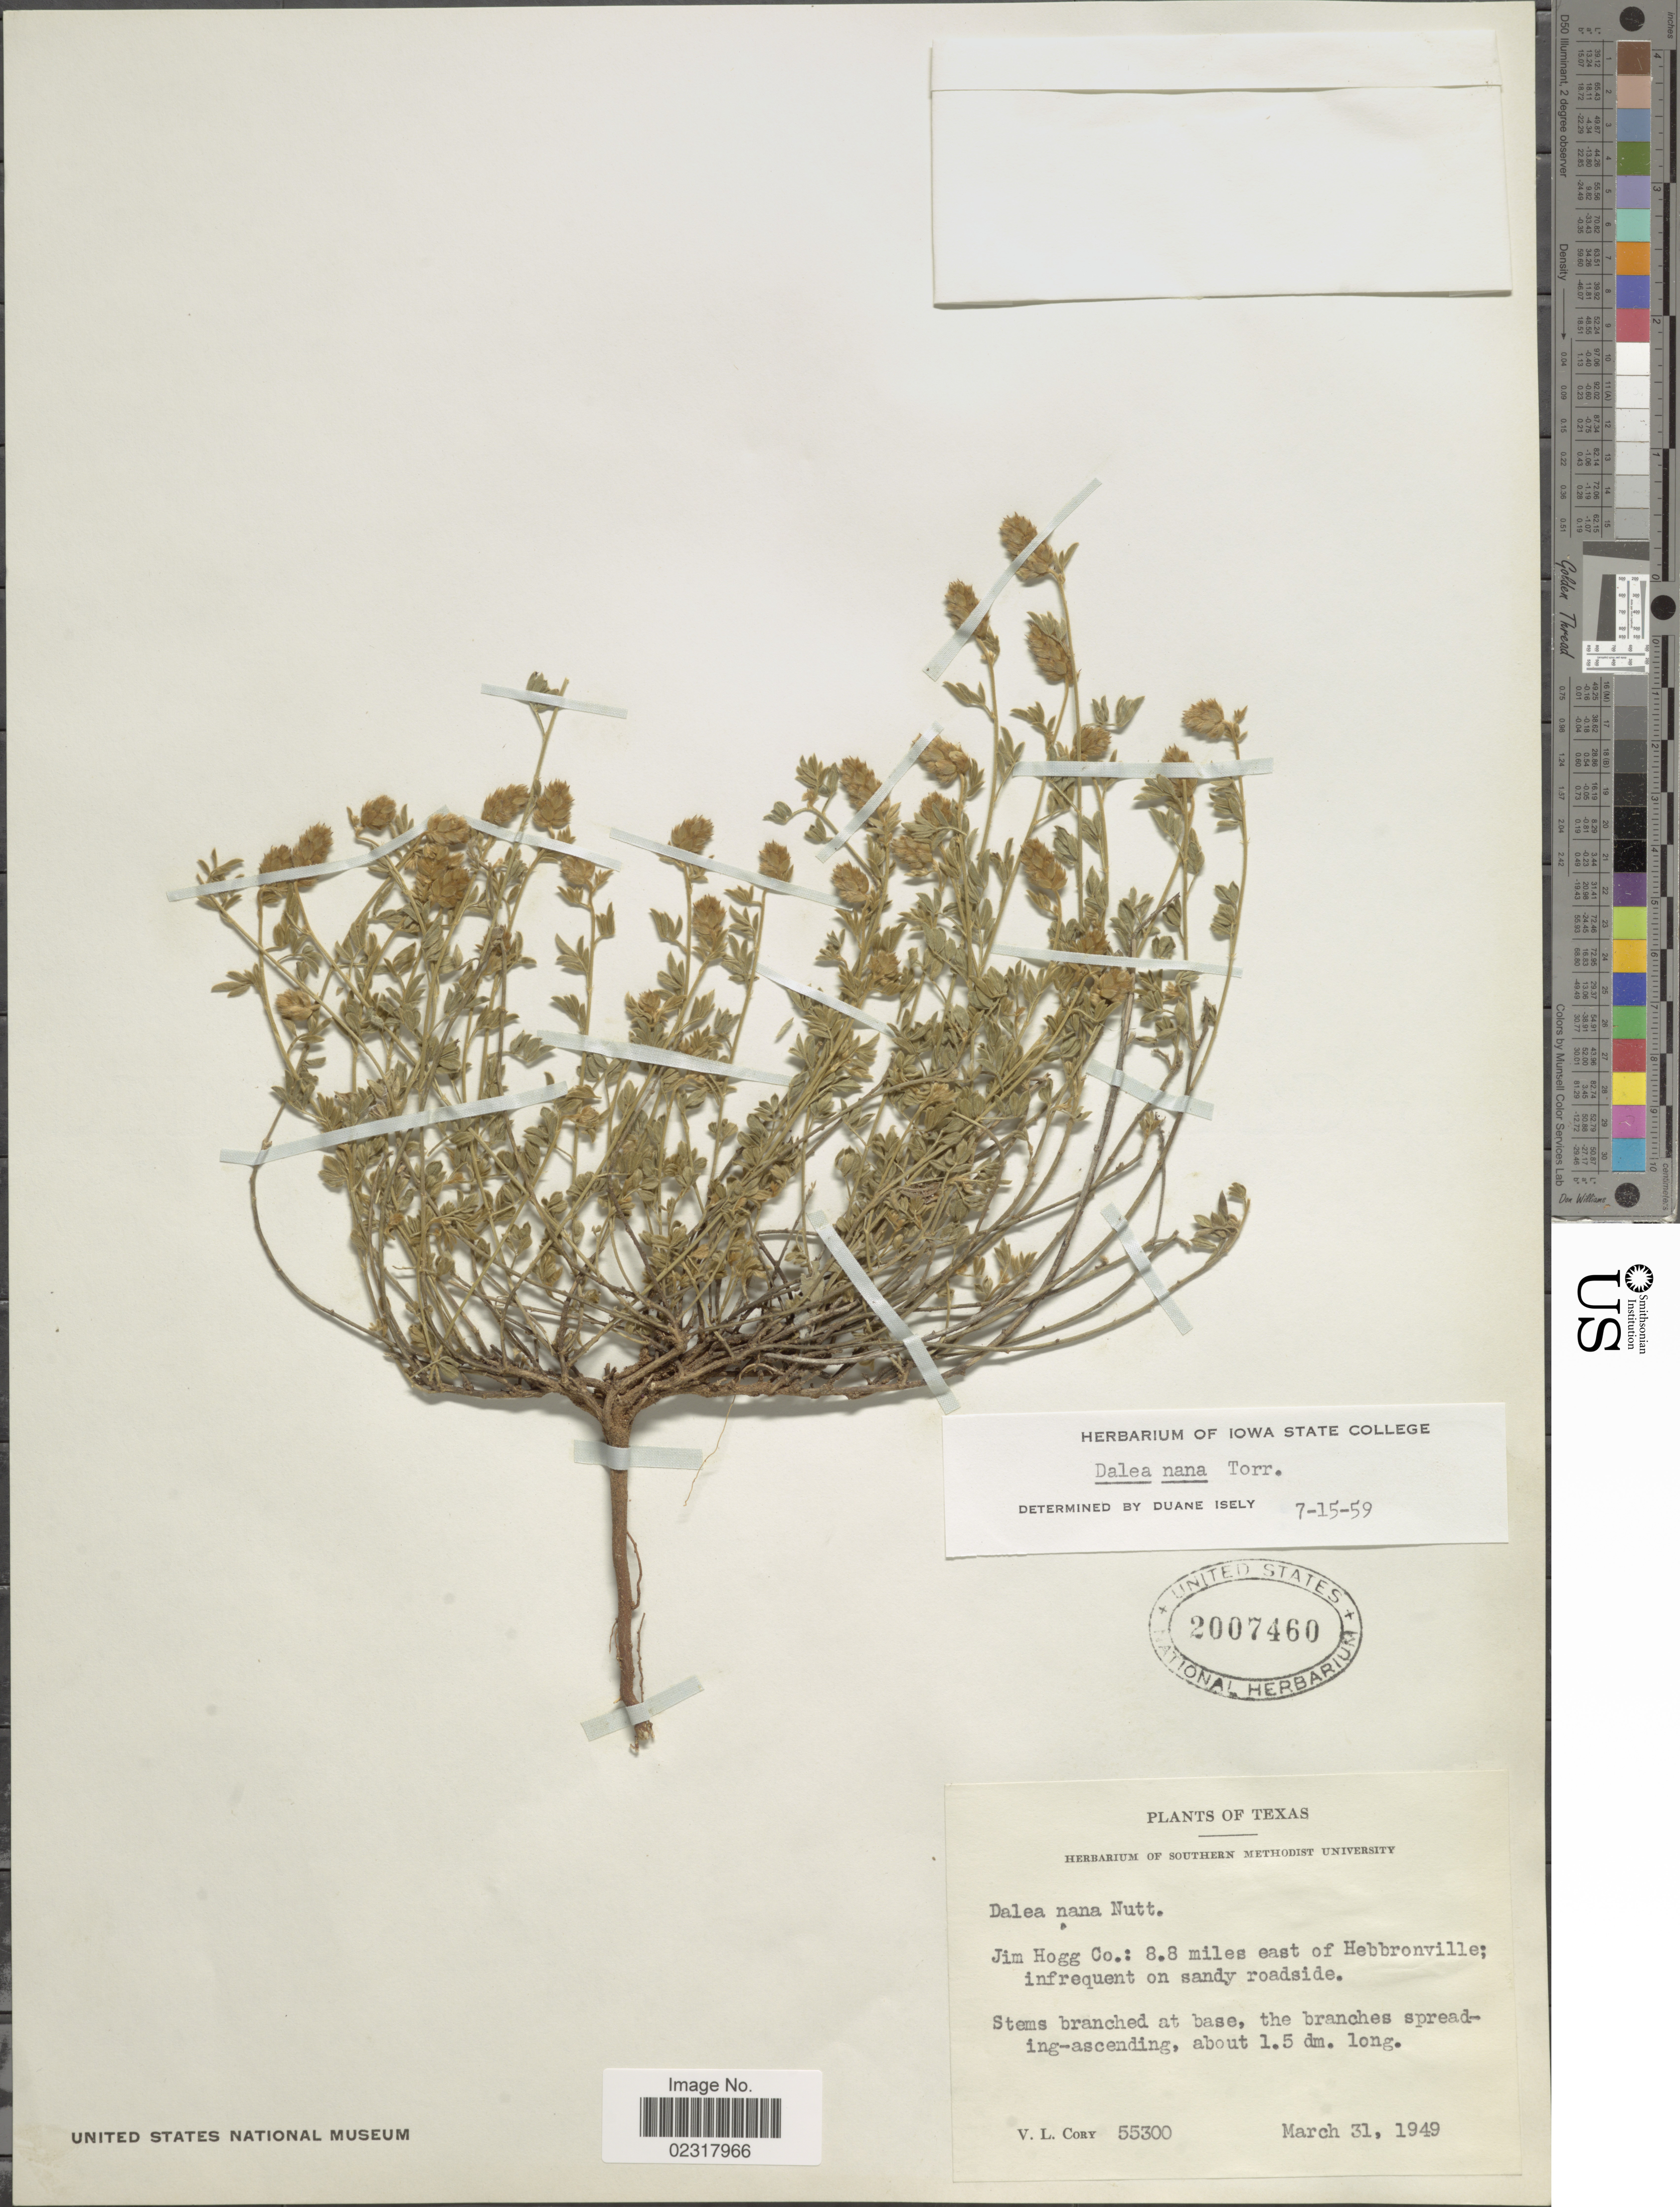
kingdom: Plantae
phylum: Tracheophyta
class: Magnoliopsida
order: Fabales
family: Fabaceae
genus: Dalea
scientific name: Dalea nana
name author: Torr. & A. Gray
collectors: V. Cory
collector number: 55300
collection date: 1949-03-31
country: United States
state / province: Texas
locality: Jim Hogg Co.: 8.8 miles east of Hebbronville; infrequent on sandy roadside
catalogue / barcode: US 2007460